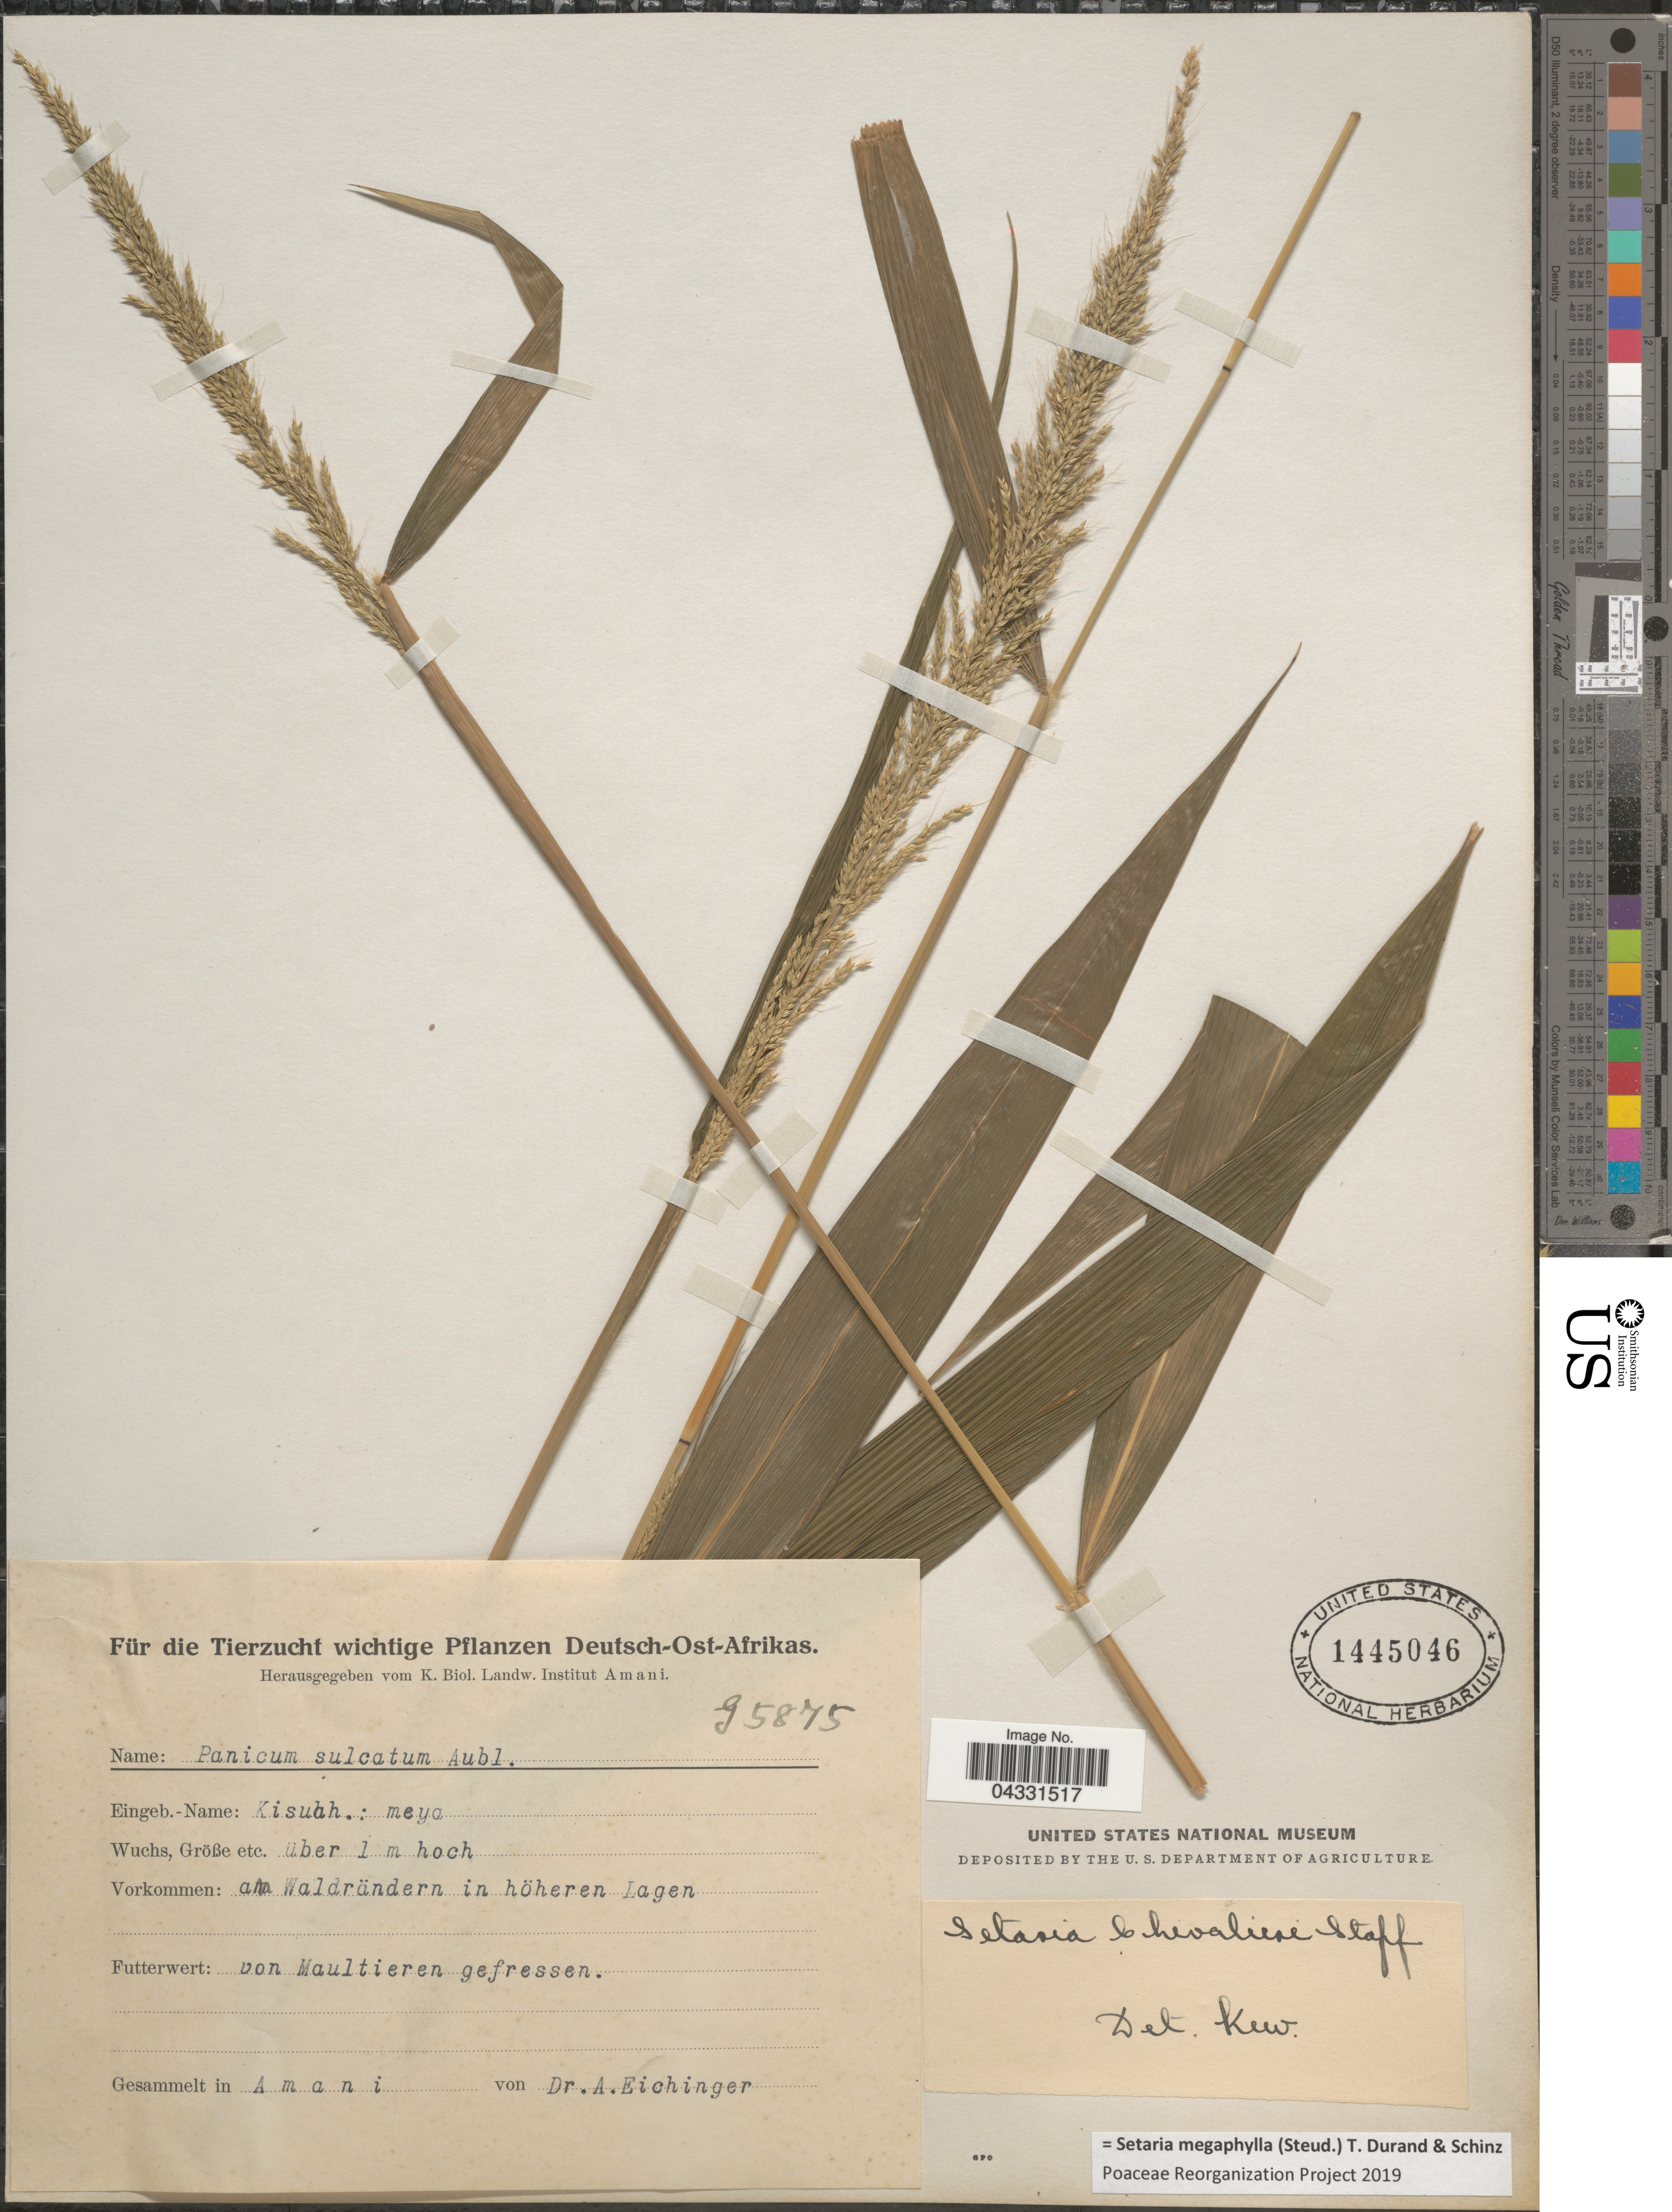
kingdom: Plantae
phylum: Tracheophyta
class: Liliopsida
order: Poales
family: Poaceae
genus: Setaria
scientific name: Setaria megaphylla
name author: (Steud.) Durieu & Schinz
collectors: A. Eichinger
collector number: G5875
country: Tanzania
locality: Deutsch-Ost-Afrikas. Amani.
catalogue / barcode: US 1445046